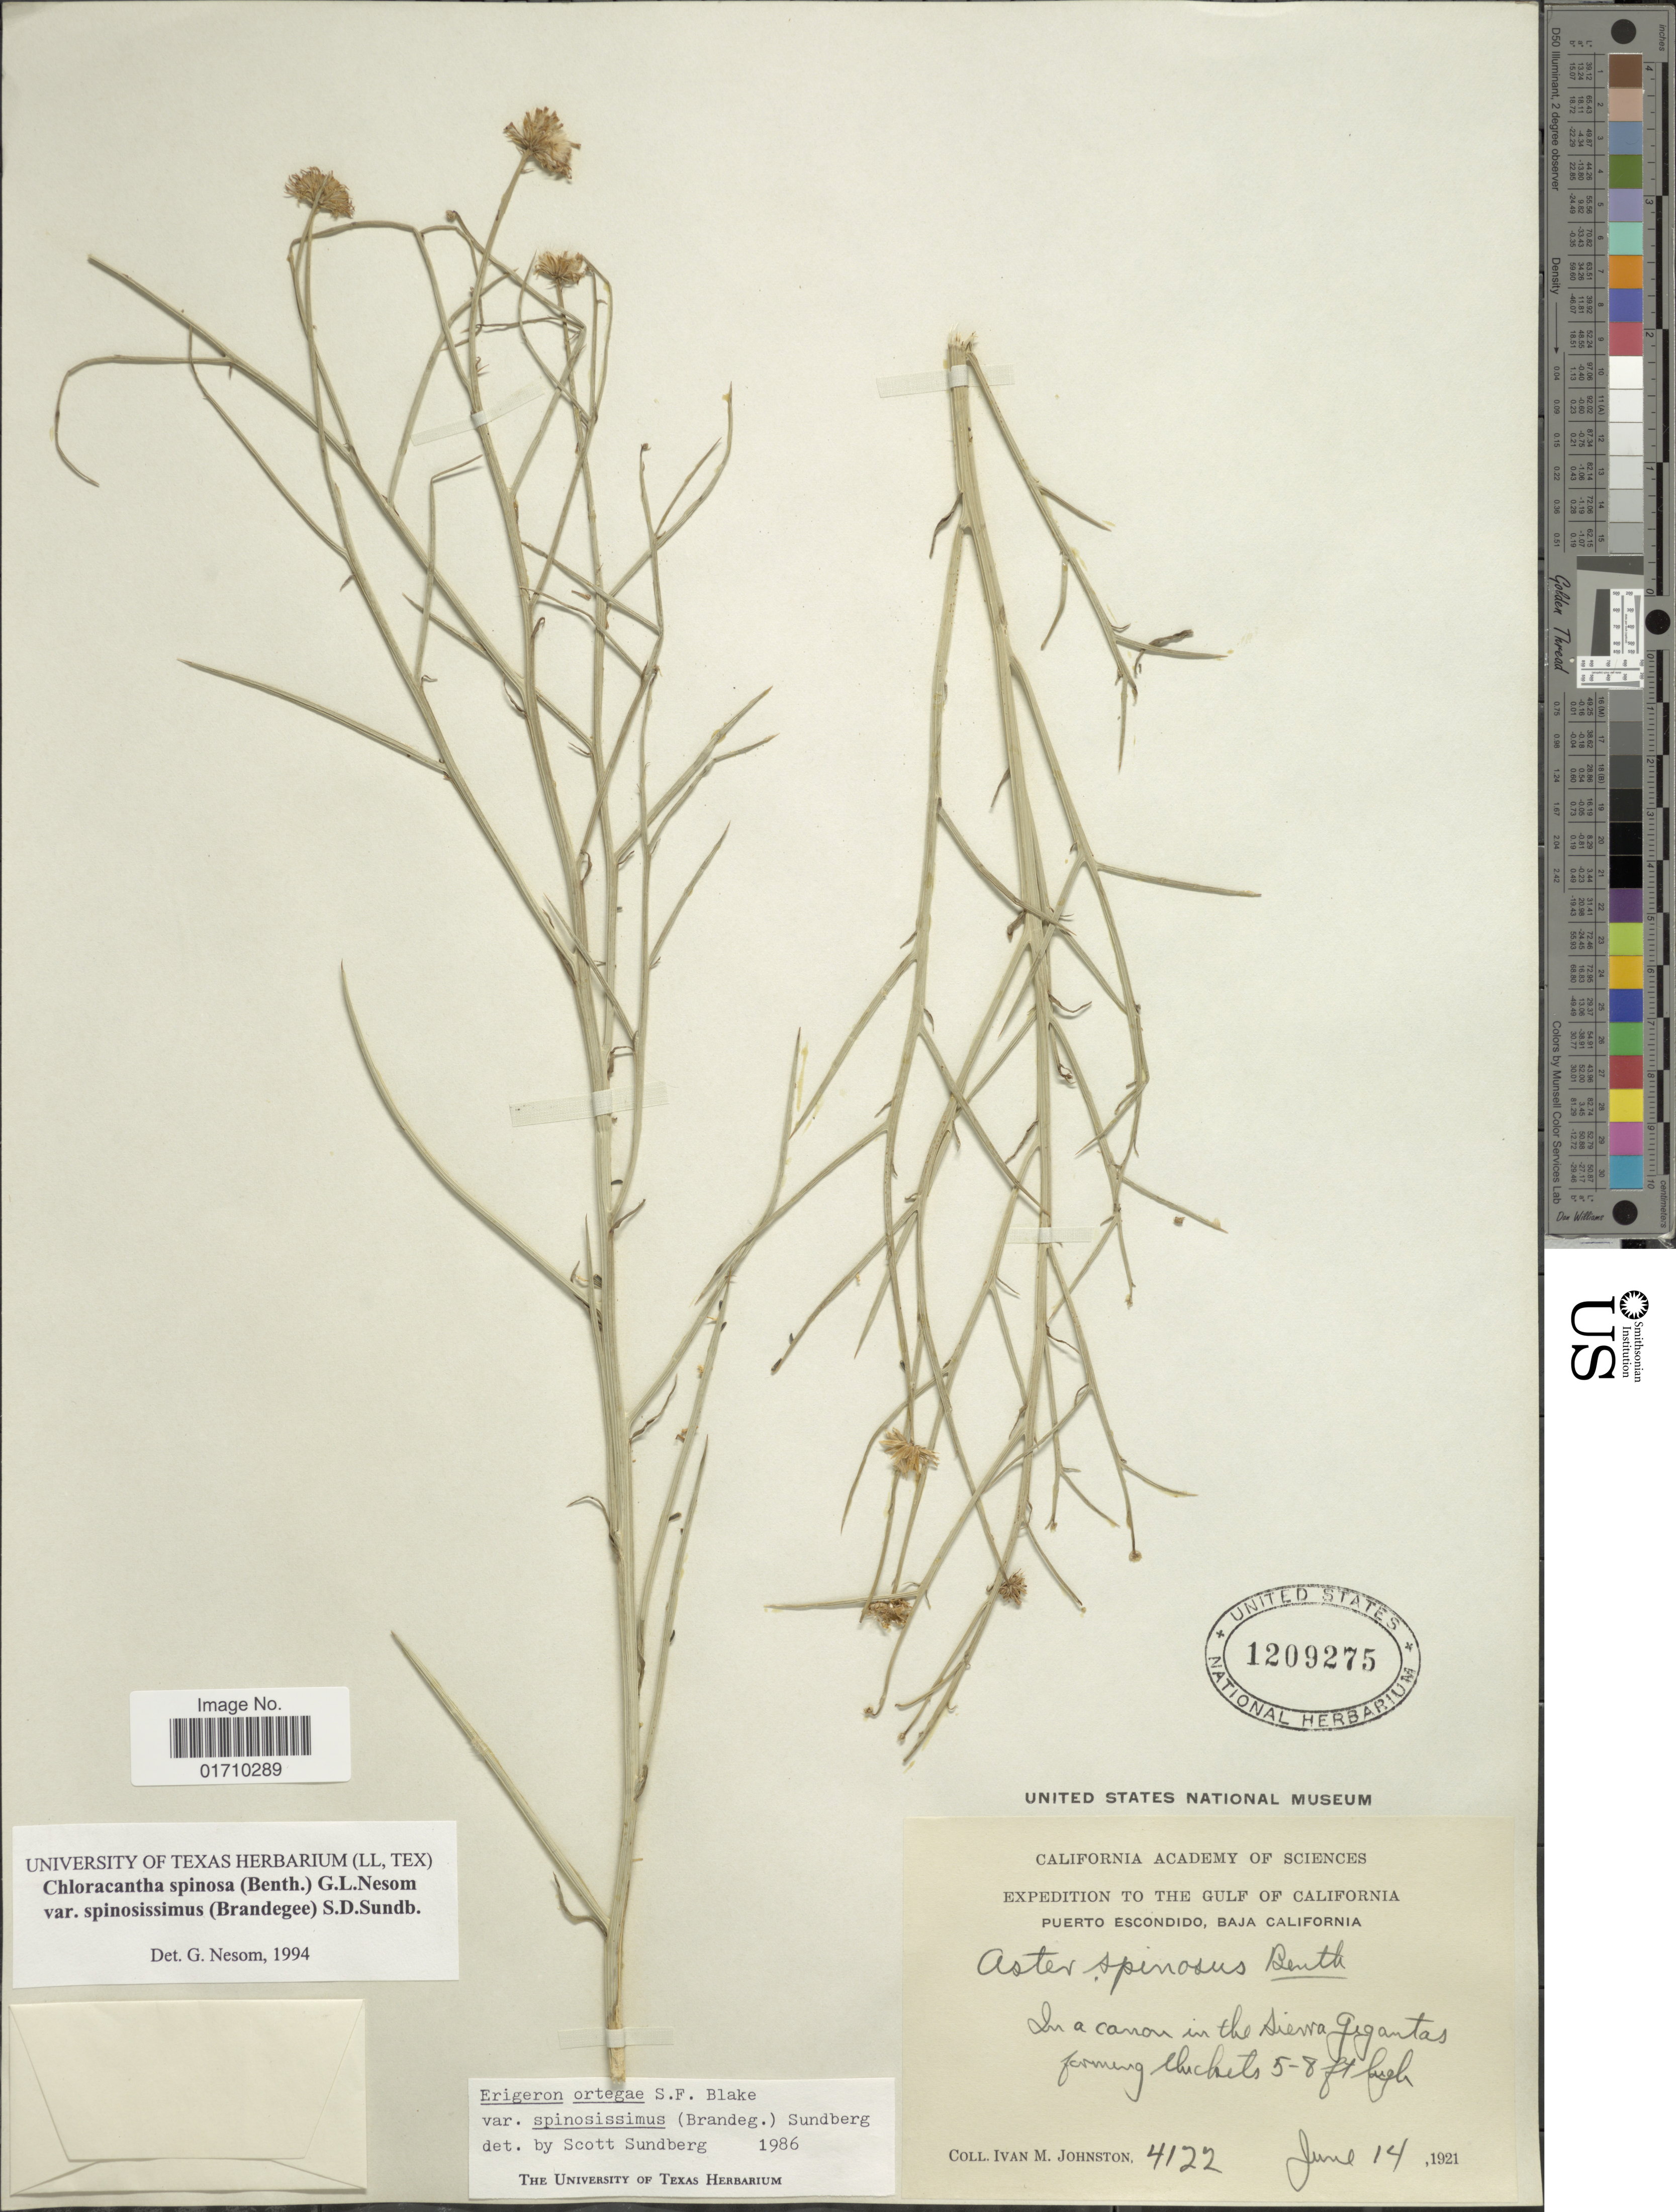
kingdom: Plantae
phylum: Tracheophyta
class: Magnoliopsida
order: Asterales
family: Asteraceae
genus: Chloracantha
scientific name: Chloracantha spinosa var. spinosissima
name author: (Brandegee) S.D. Sundb.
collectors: I.M. Johnston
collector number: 4122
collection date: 1921-06-14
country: Mexico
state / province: Baja California Sur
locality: The Gulf of California, Puerto Escondido, In a canon un the Sierra gigantas forming thickets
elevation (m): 2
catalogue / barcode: US 1209275